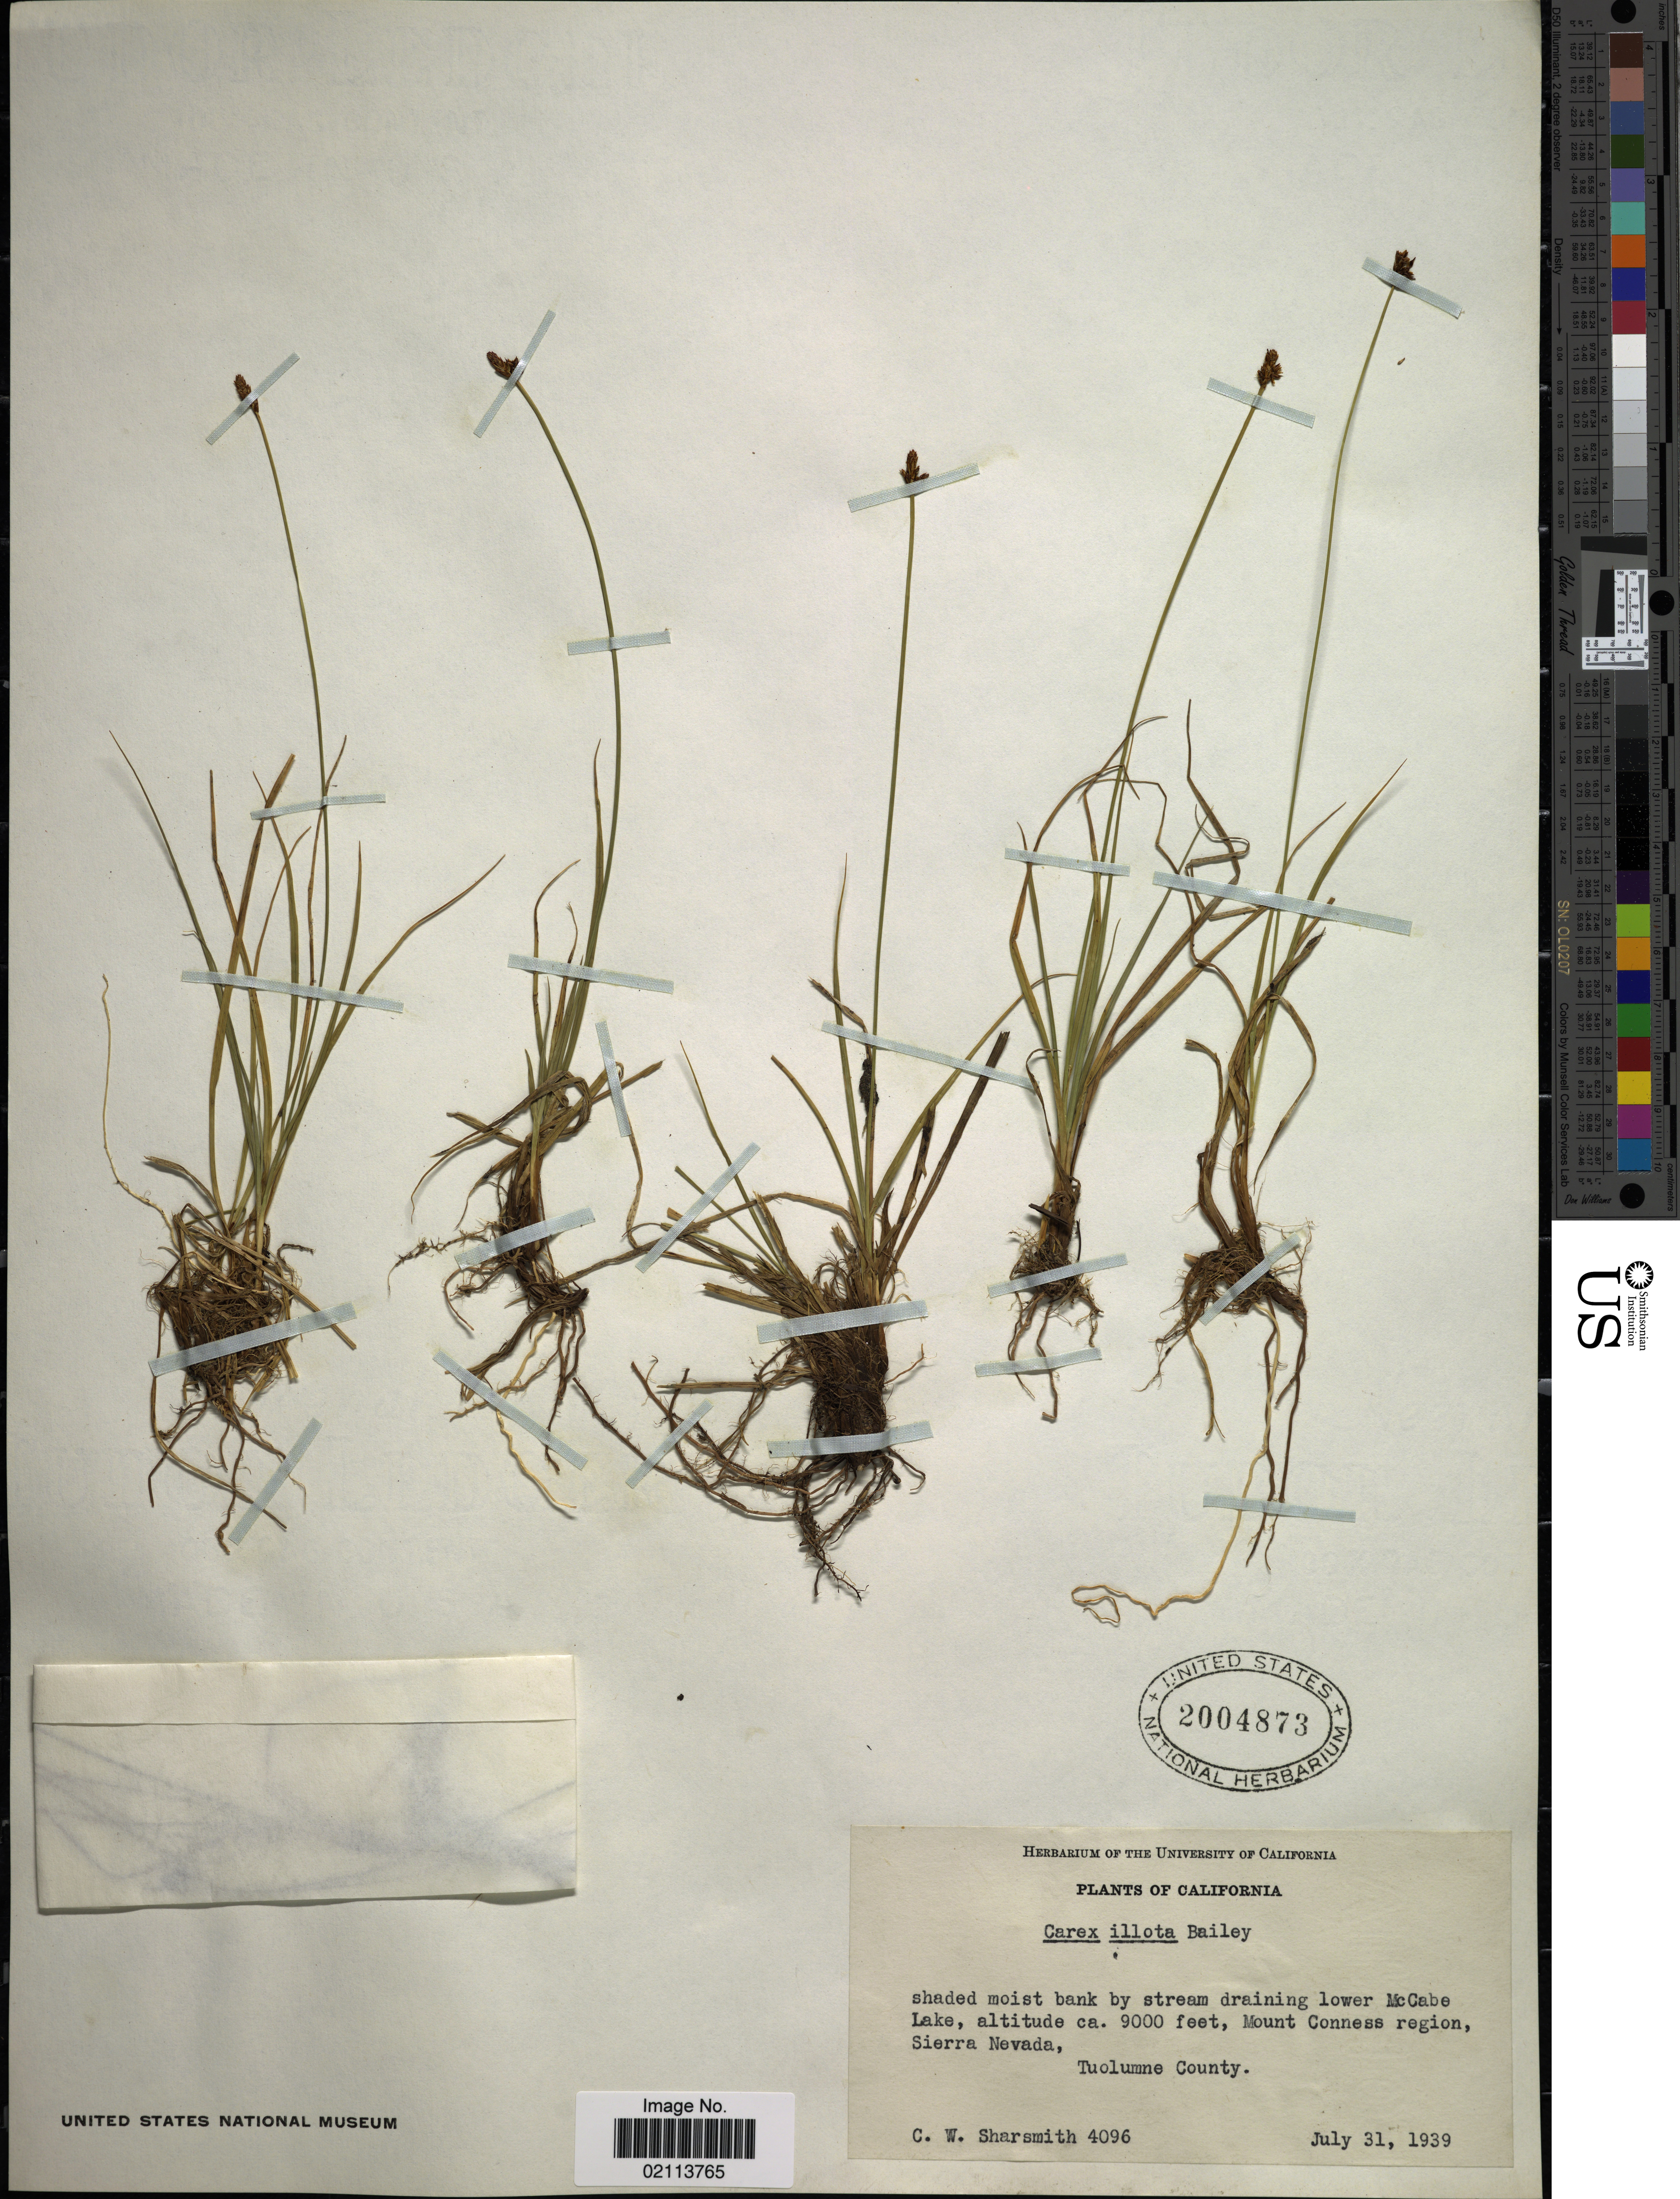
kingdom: Plantae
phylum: Tracheophyta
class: Liliopsida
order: Poales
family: Cyperaceae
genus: Carex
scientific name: Carex illota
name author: L.H. Bailey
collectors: C. Sharsmith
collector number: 4096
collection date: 1939-07-31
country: United States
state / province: California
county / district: Tuolumne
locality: Shaded moist bank by stream draining lower McCabe Lake, Mount Conness region, Sierra Nevada, Tuolumne County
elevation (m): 2743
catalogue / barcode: US 2004873